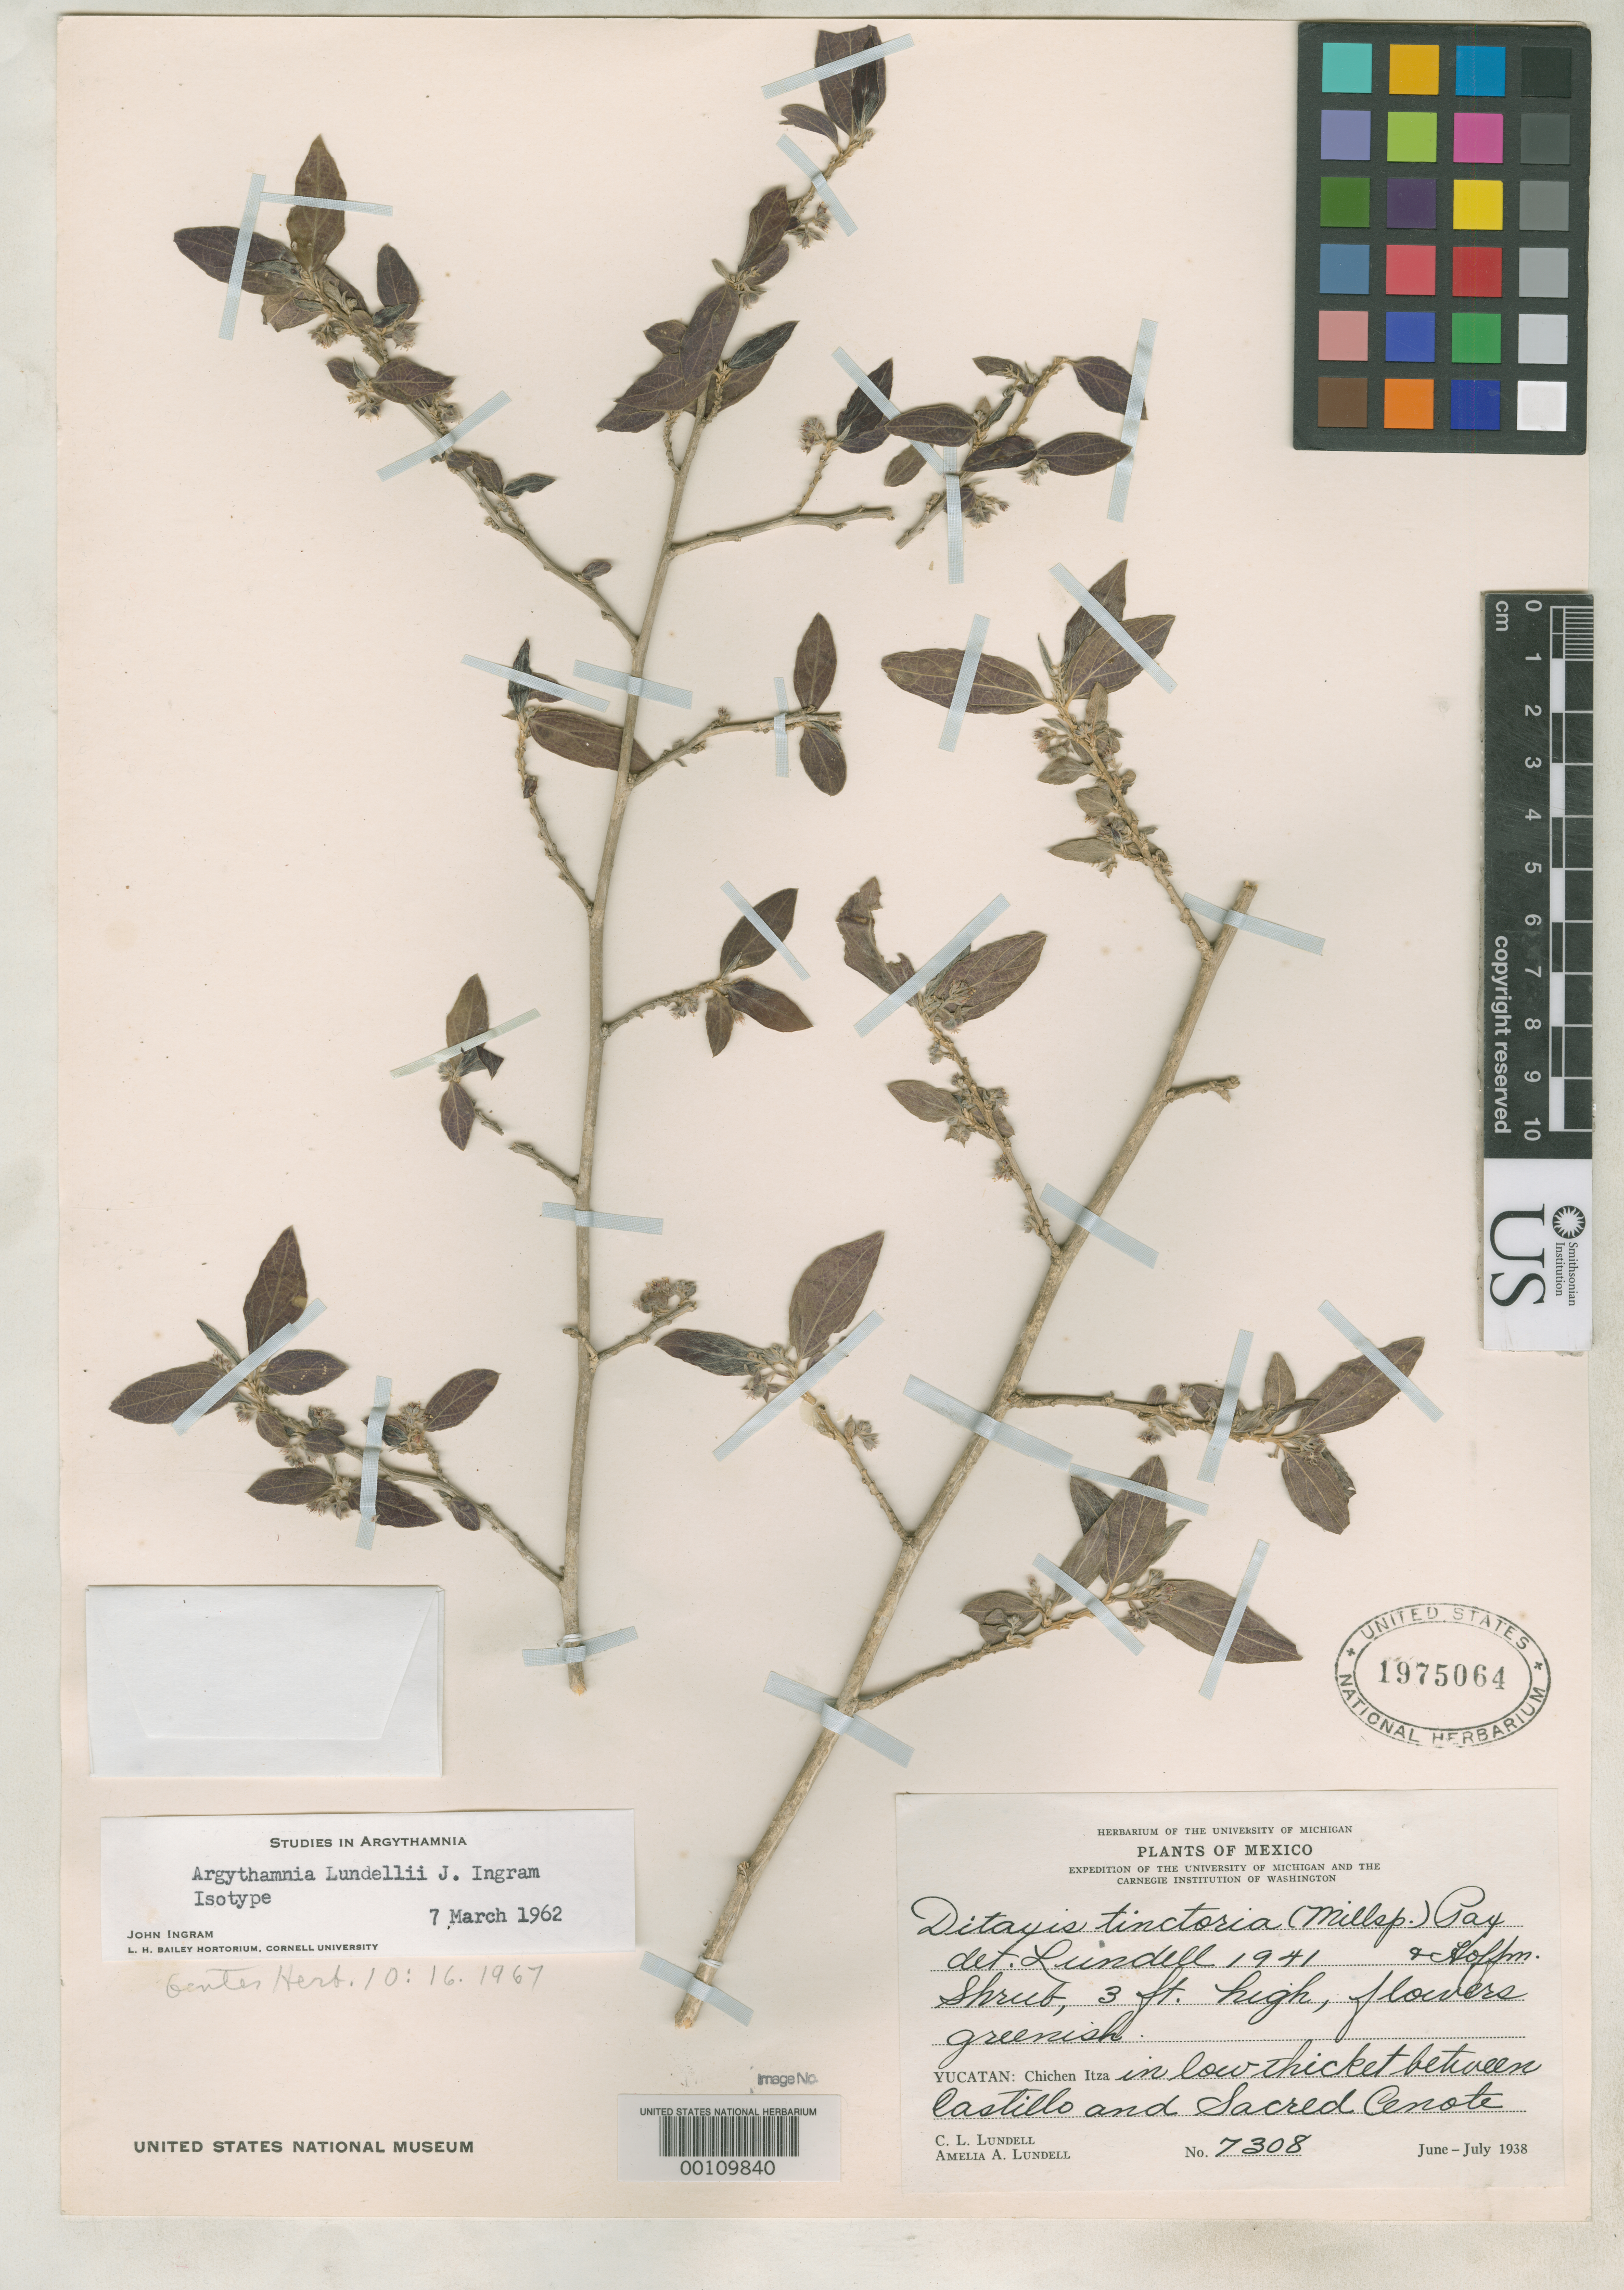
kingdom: Plantae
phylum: Tracheophyta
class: Magnoliopsida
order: Malpighiales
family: Euphorbiaceae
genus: Argythamnia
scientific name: Argythamnia lundellii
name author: Ingram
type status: Isotype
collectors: C. L. Lundell & A. A. Lundell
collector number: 7308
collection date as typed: Jun 1939 to -- Jul 1939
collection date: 1939-06/1939-07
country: Mexico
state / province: Yucatán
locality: Between Castillo and Sacred Cenote, Chichen Itza.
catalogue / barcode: US 1975064